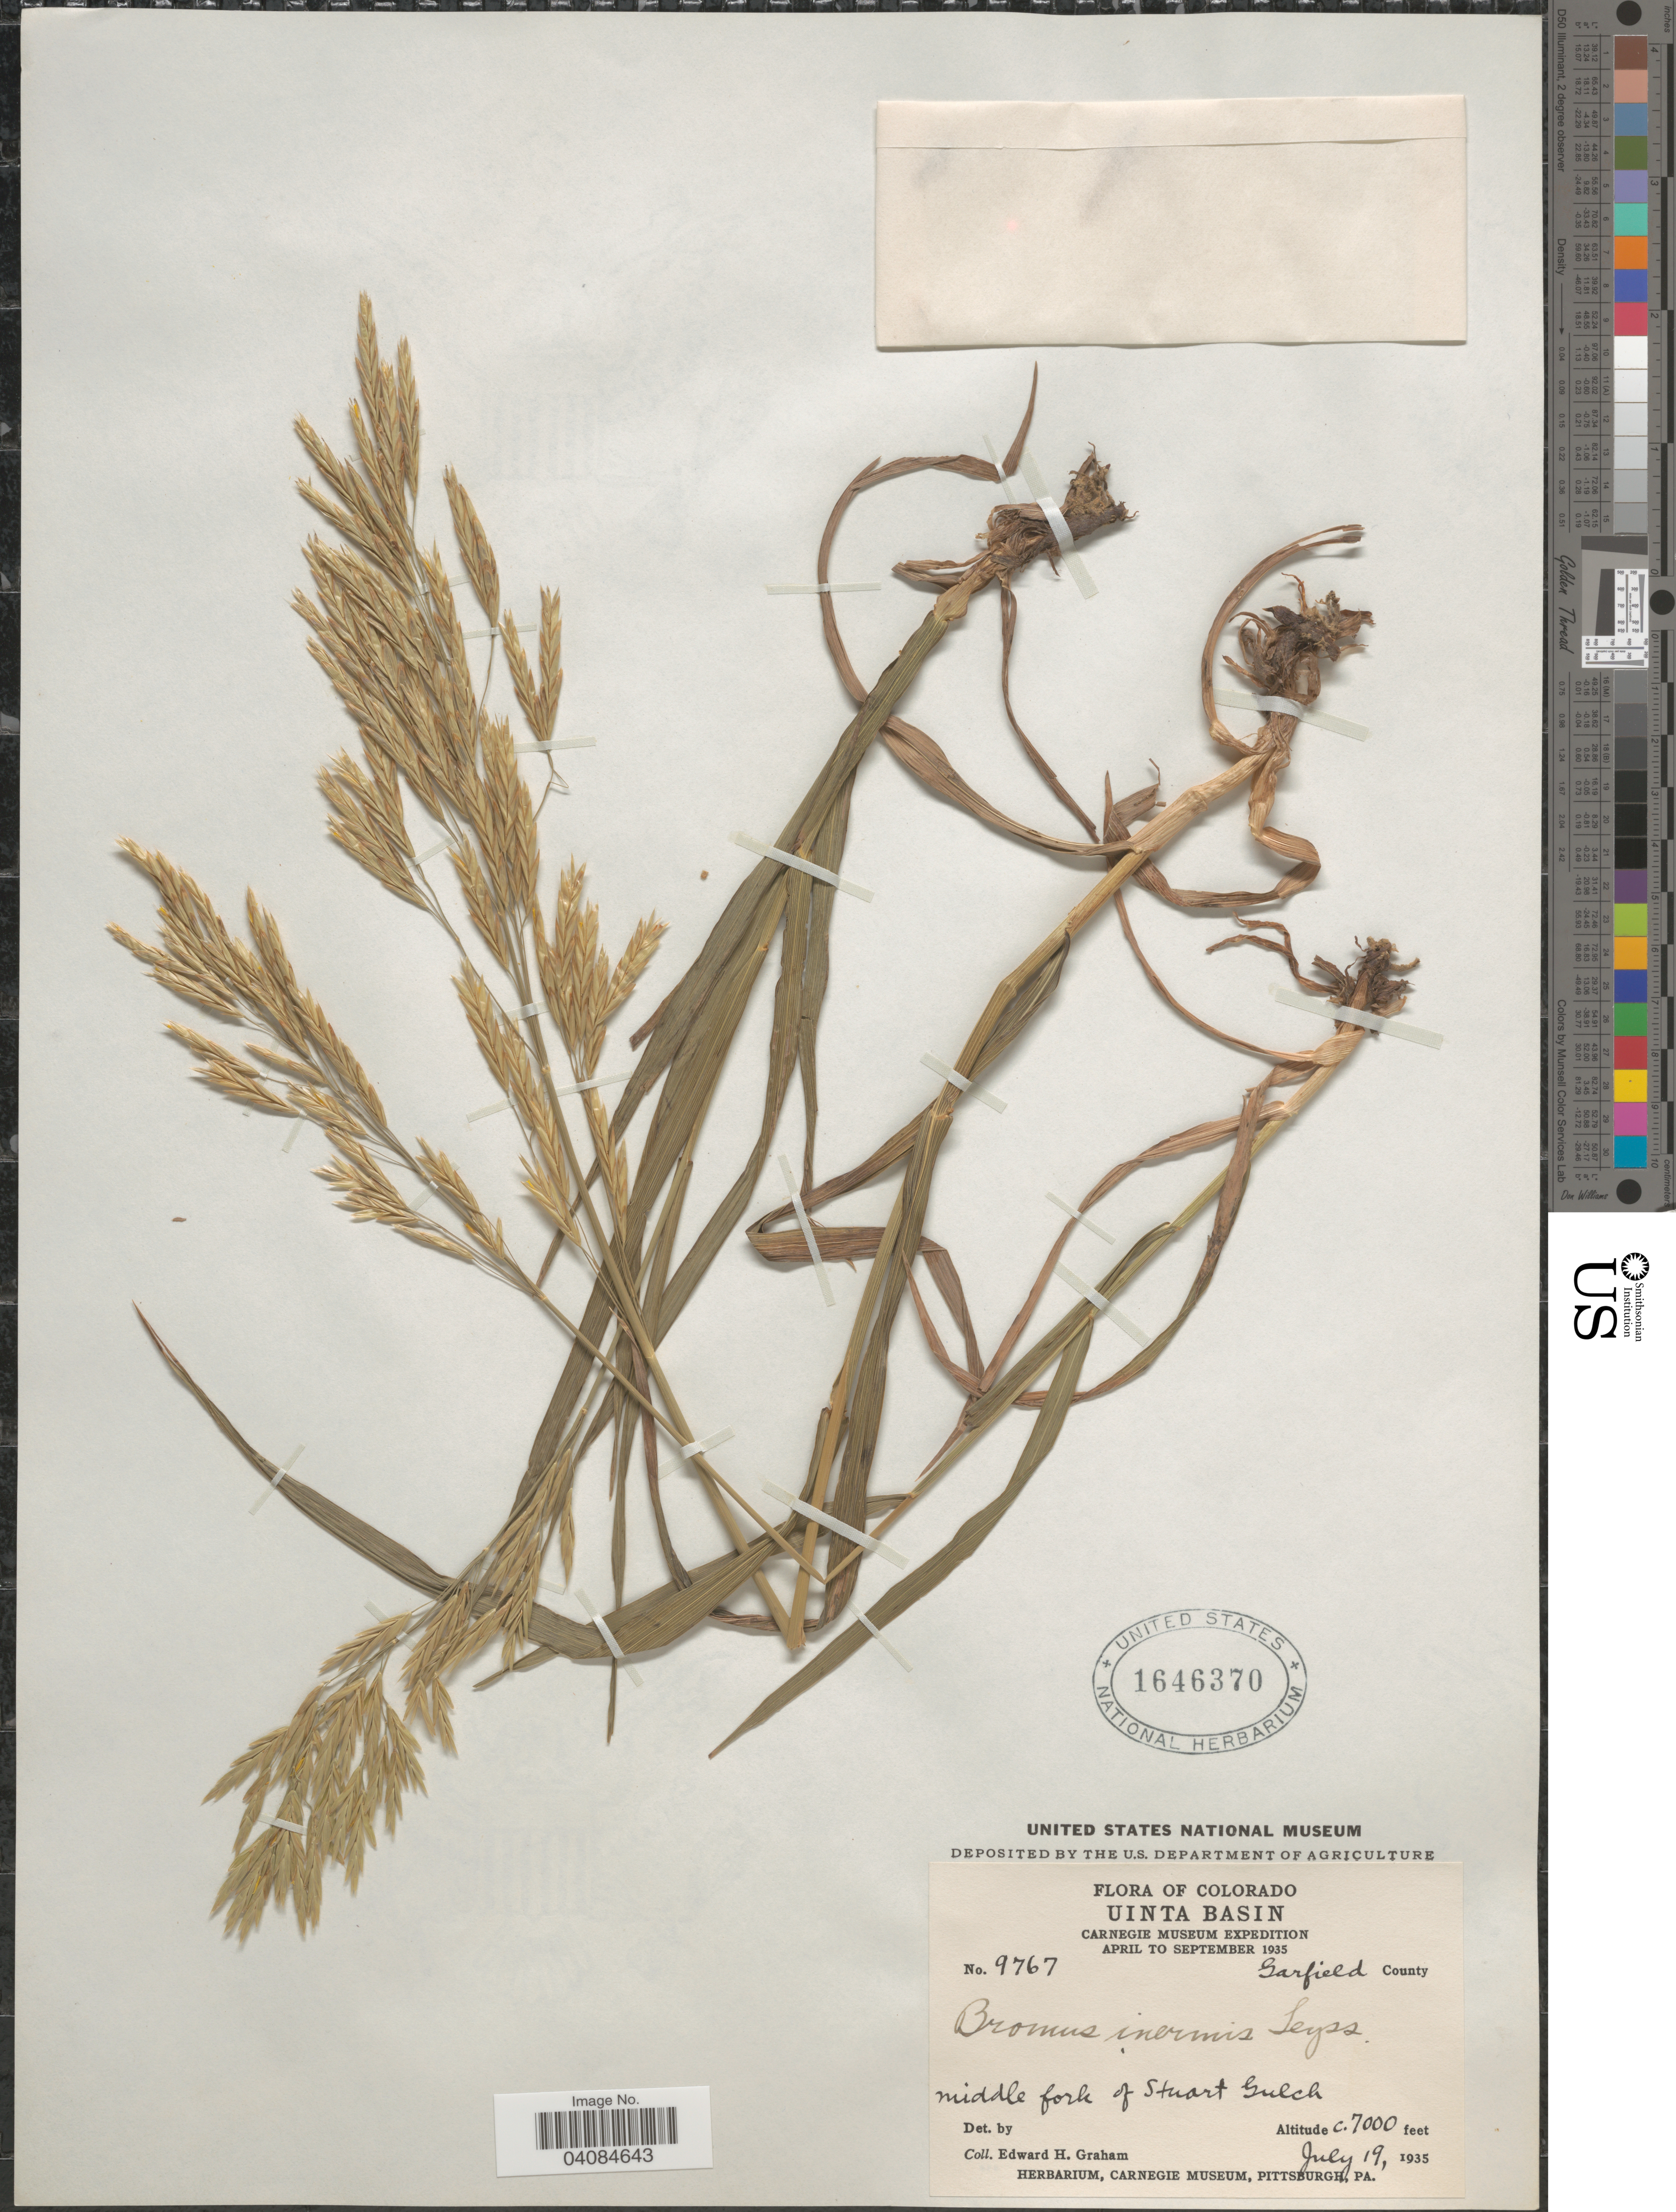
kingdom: Plantae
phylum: Tracheophyta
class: Liliopsida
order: Poales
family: Poaceae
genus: Bromus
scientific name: Bromus pumpellianus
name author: Scribn.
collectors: E. H. Graham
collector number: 9767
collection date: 1935-07-19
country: United States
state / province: Colorado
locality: Uinta Basin. Carnegie Museum Expedition April to September 1935. Garfield County. Middle fork of Stuart Gulch.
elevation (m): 2134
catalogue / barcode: US 1646370